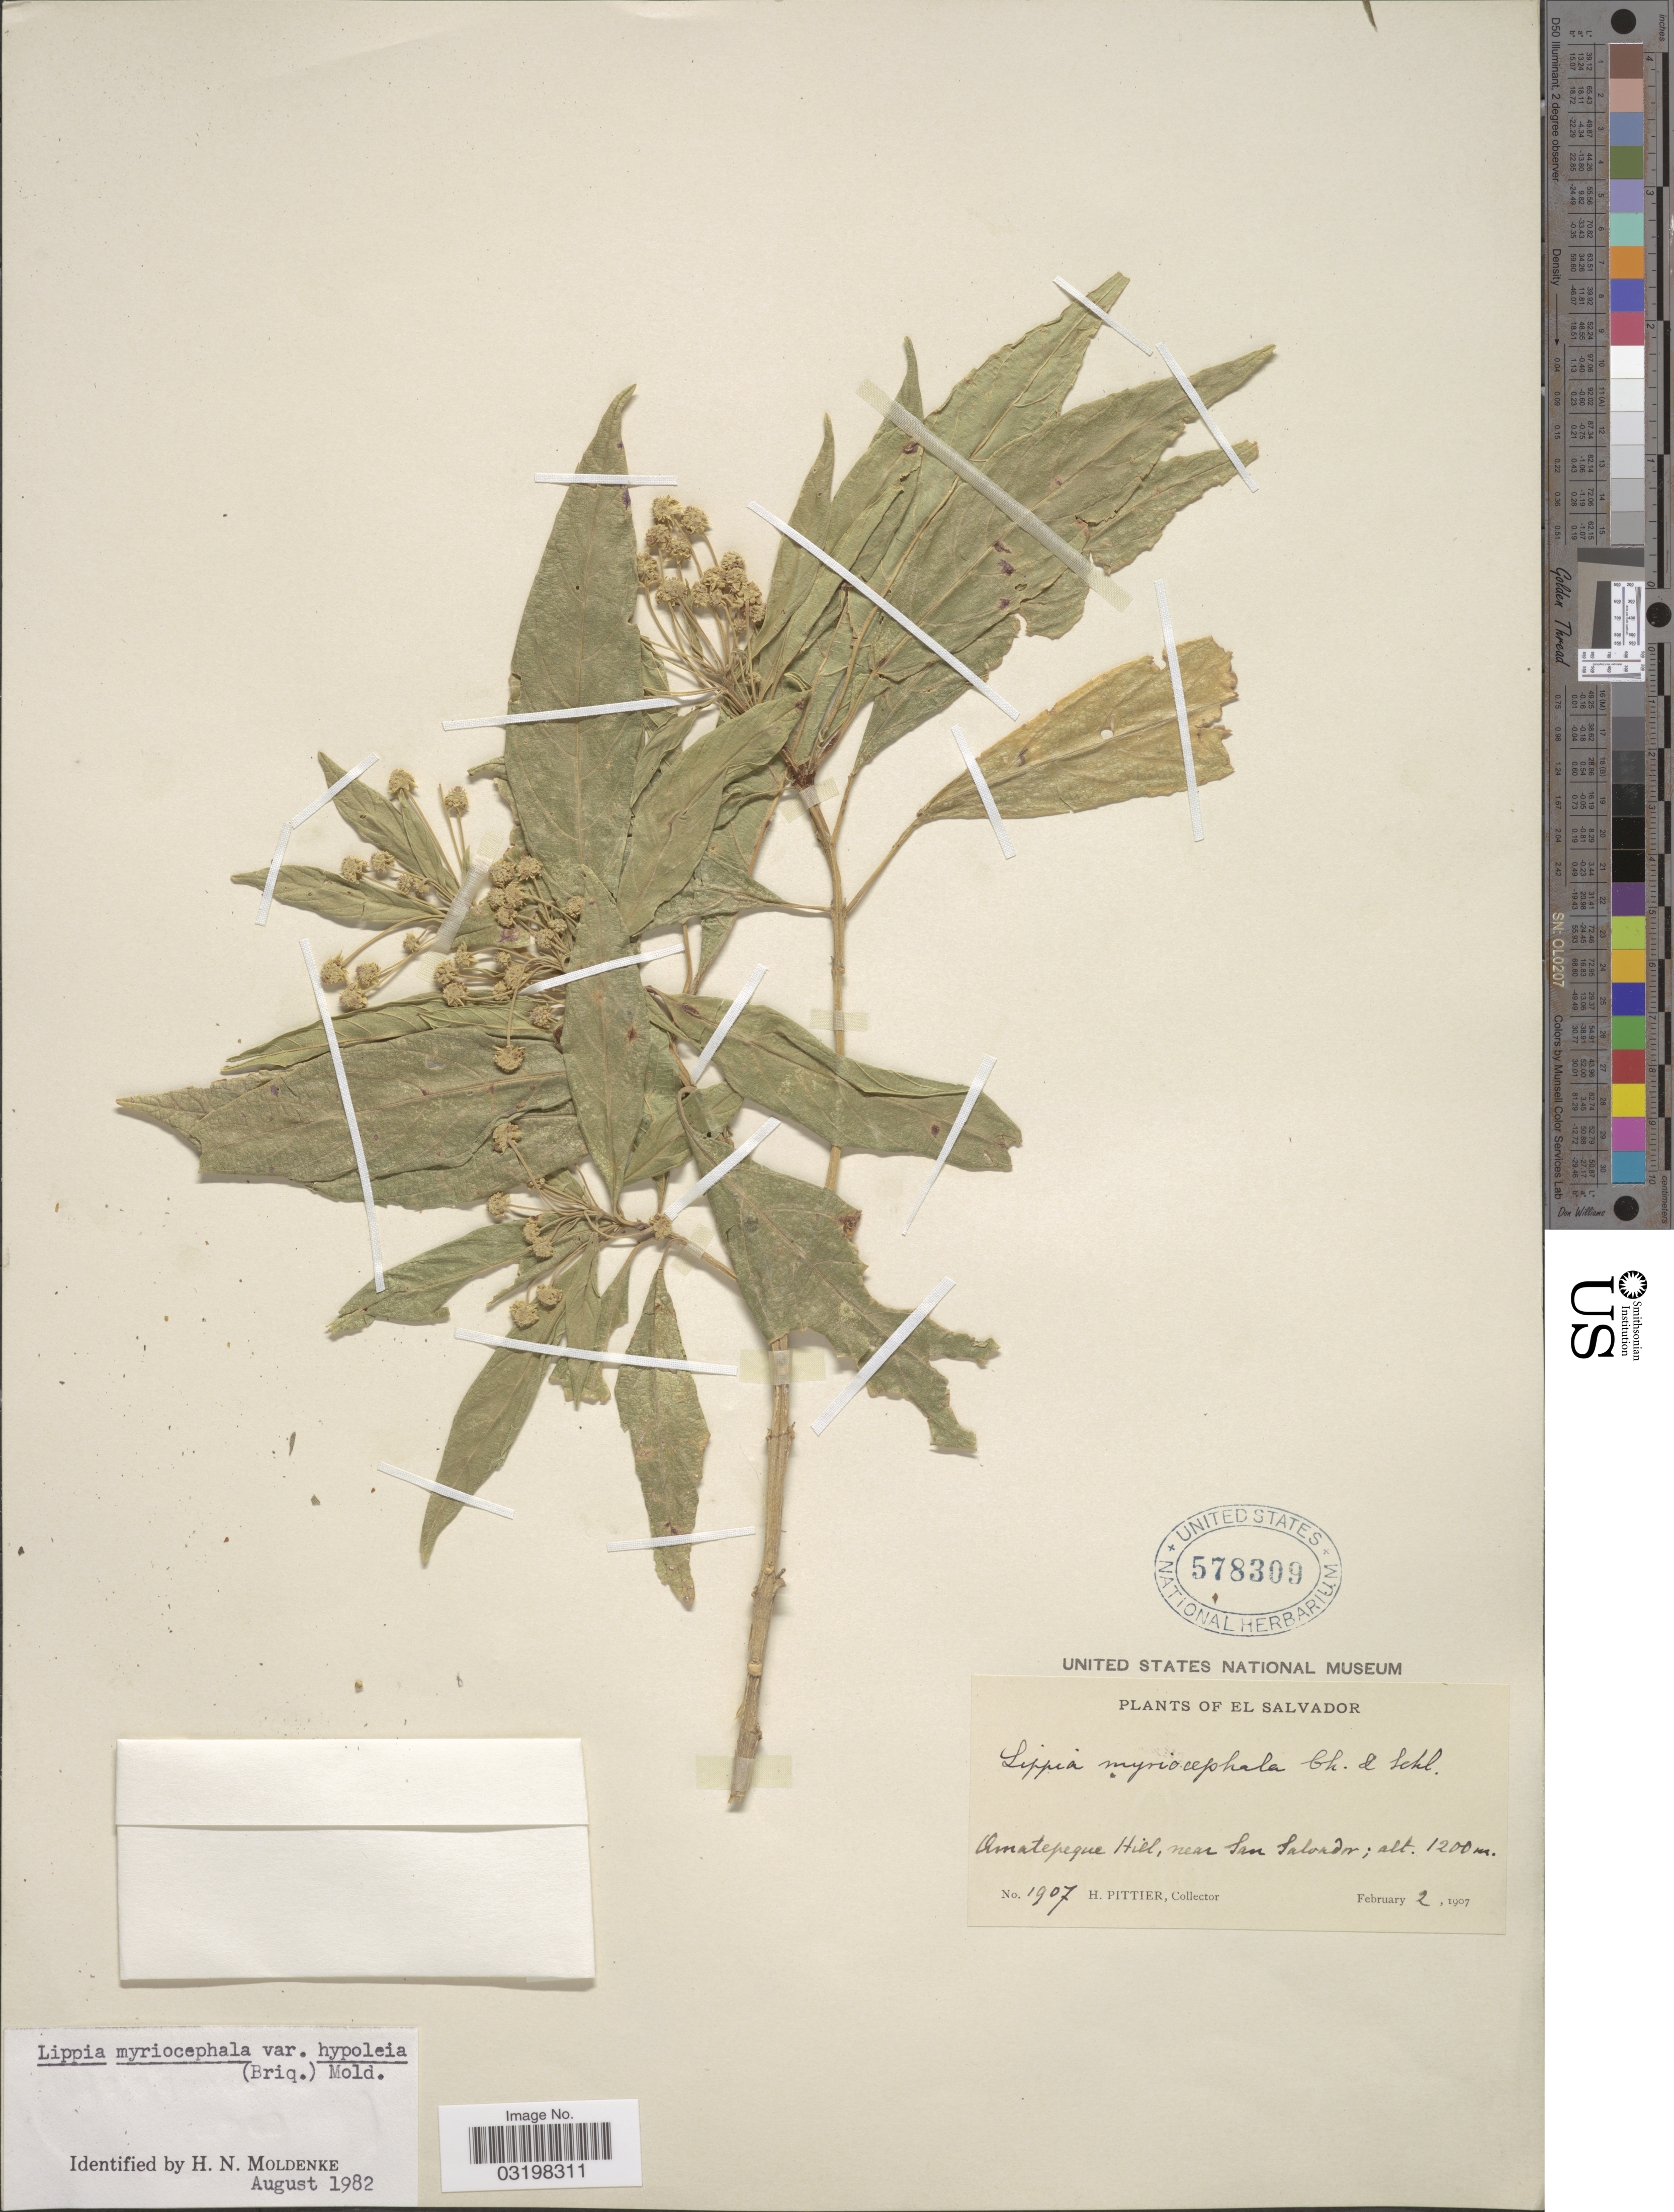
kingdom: Plantae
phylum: Tracheophyta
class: Magnoliopsida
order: Lamiales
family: Verbenaceae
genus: Lippia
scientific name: Lippia myriocephala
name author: Schltdl. & Cham.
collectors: H. F. Pittier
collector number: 1907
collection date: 1907-02-02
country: El Salvador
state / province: San Salvador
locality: Amatepeque Hill, near San Salvador.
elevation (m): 1200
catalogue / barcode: US 578309